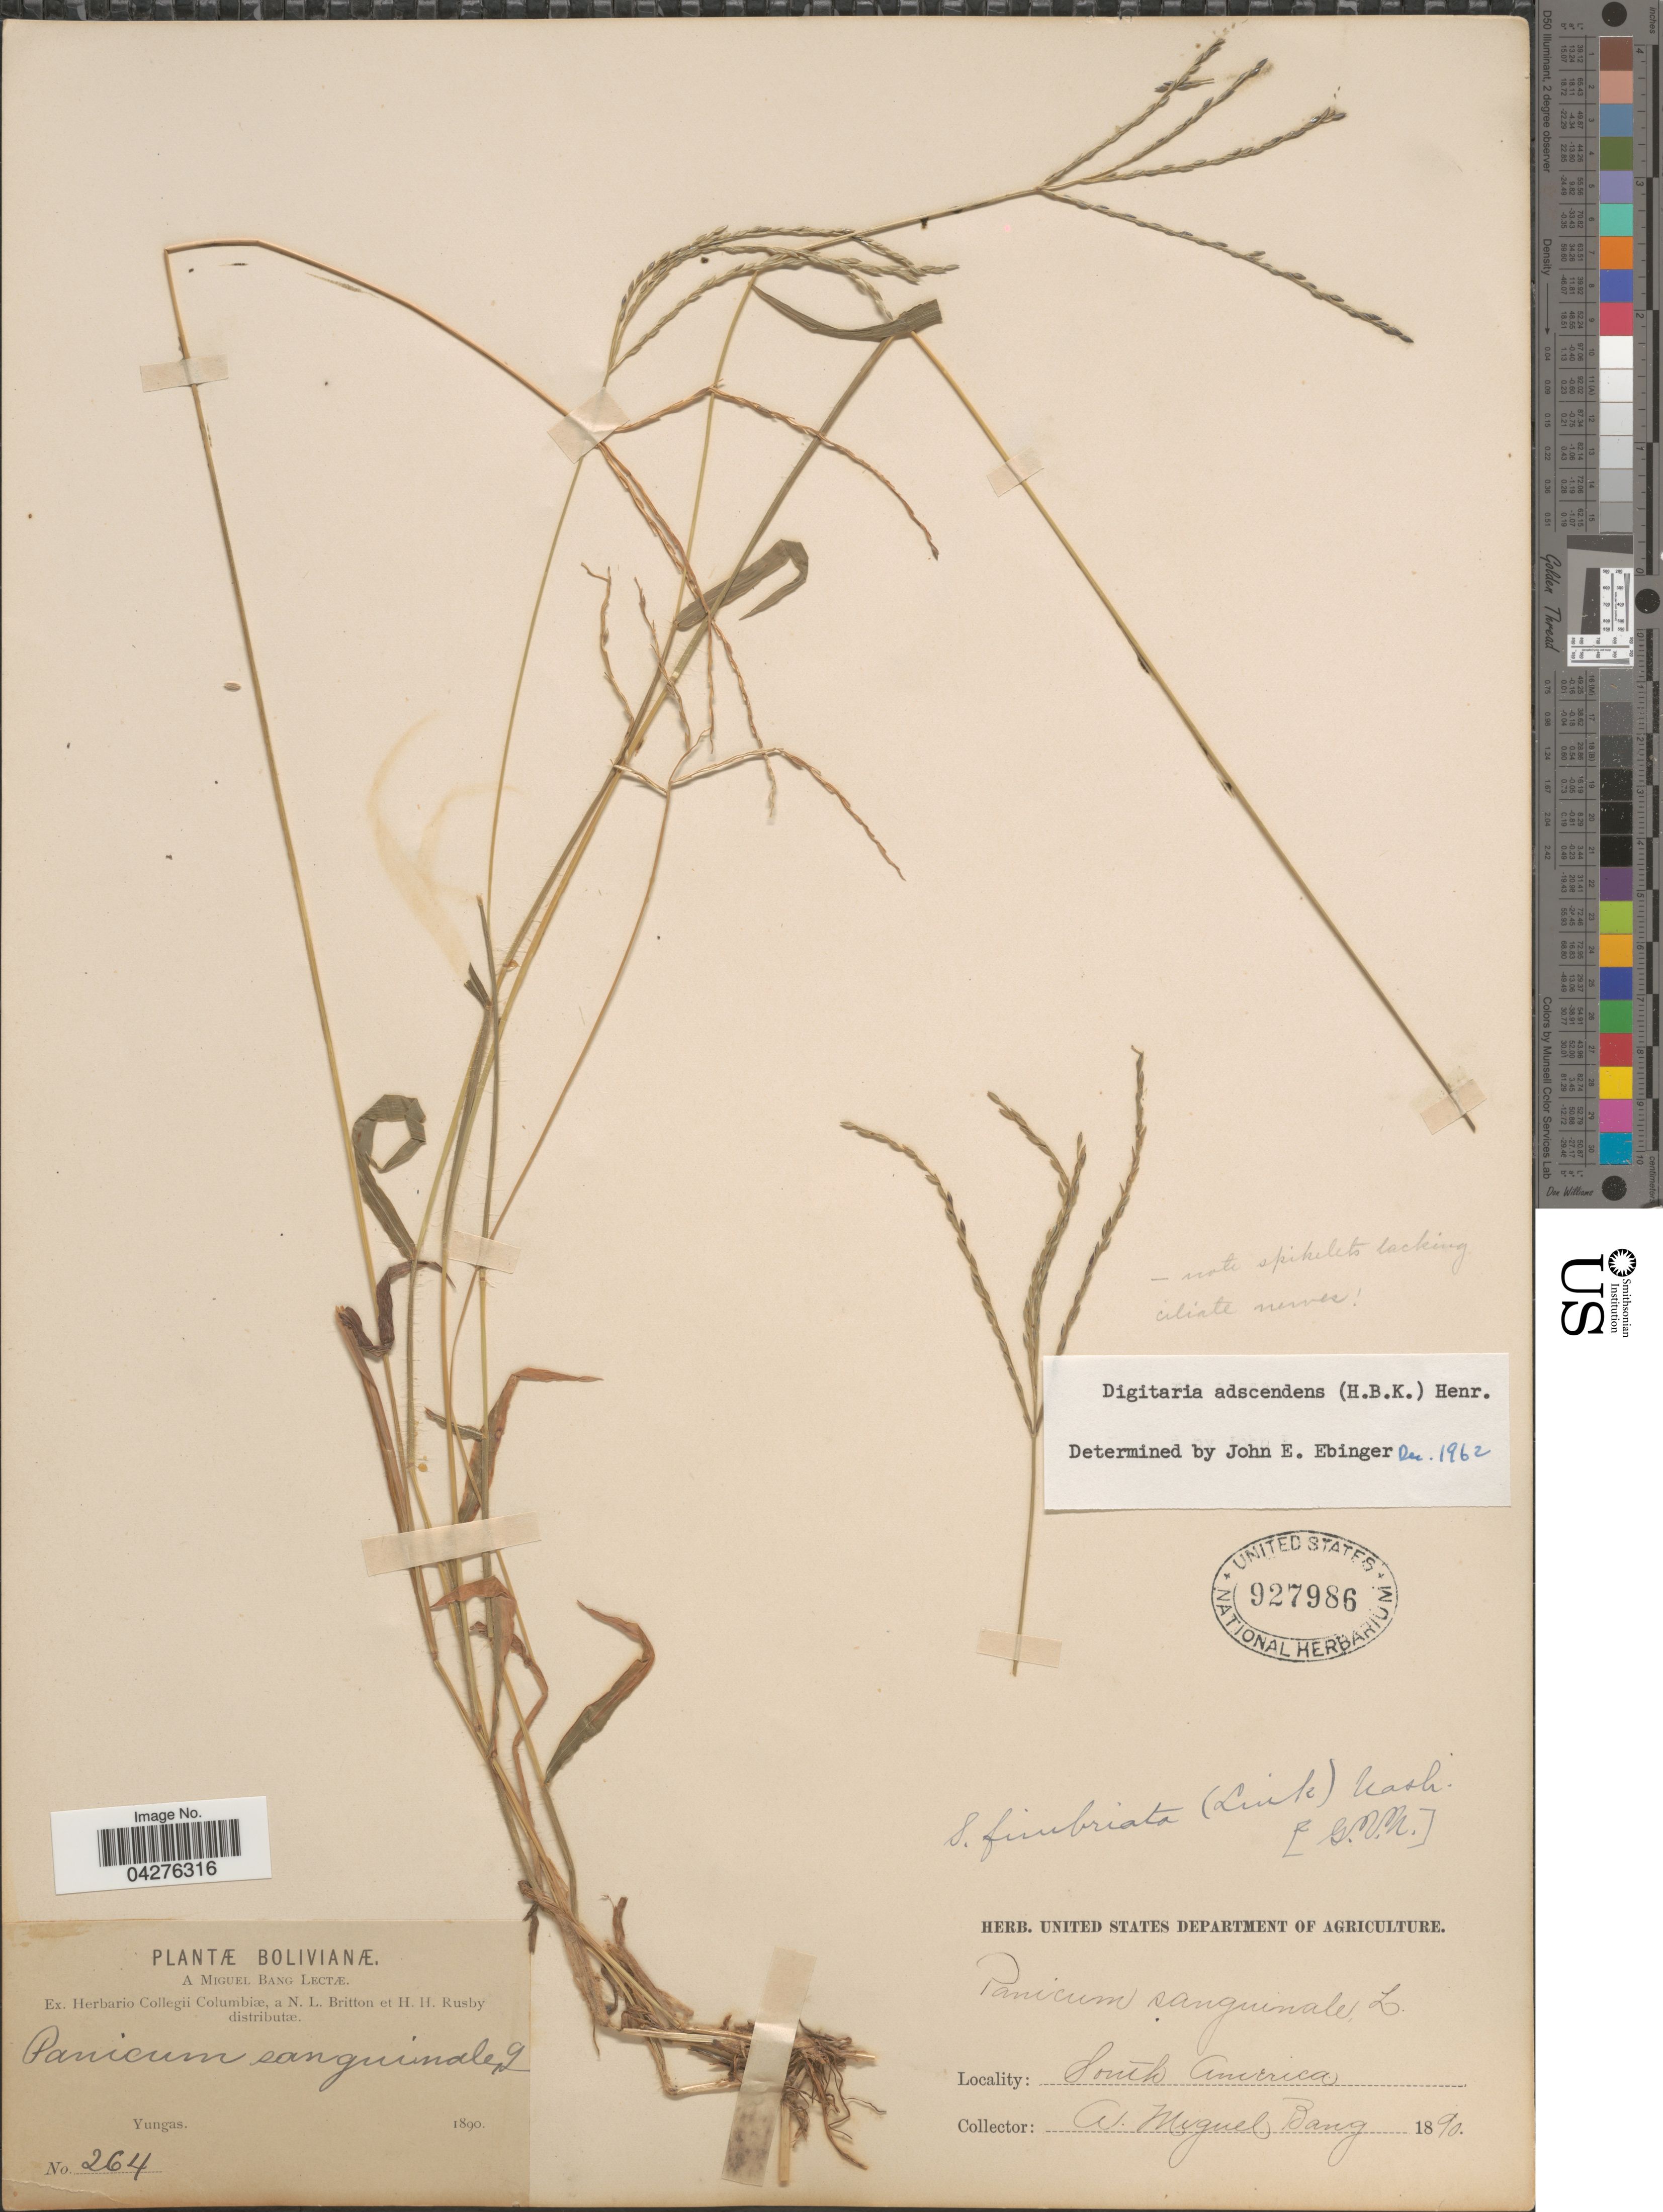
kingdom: Plantae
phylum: Tracheophyta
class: Liliopsida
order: Poales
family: Poaceae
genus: Digitaria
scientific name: Digitaria ciliaris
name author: (Retz.) Koeler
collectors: M. Bang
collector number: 264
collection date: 1890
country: Bolivia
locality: Yungas.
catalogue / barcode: US 927986